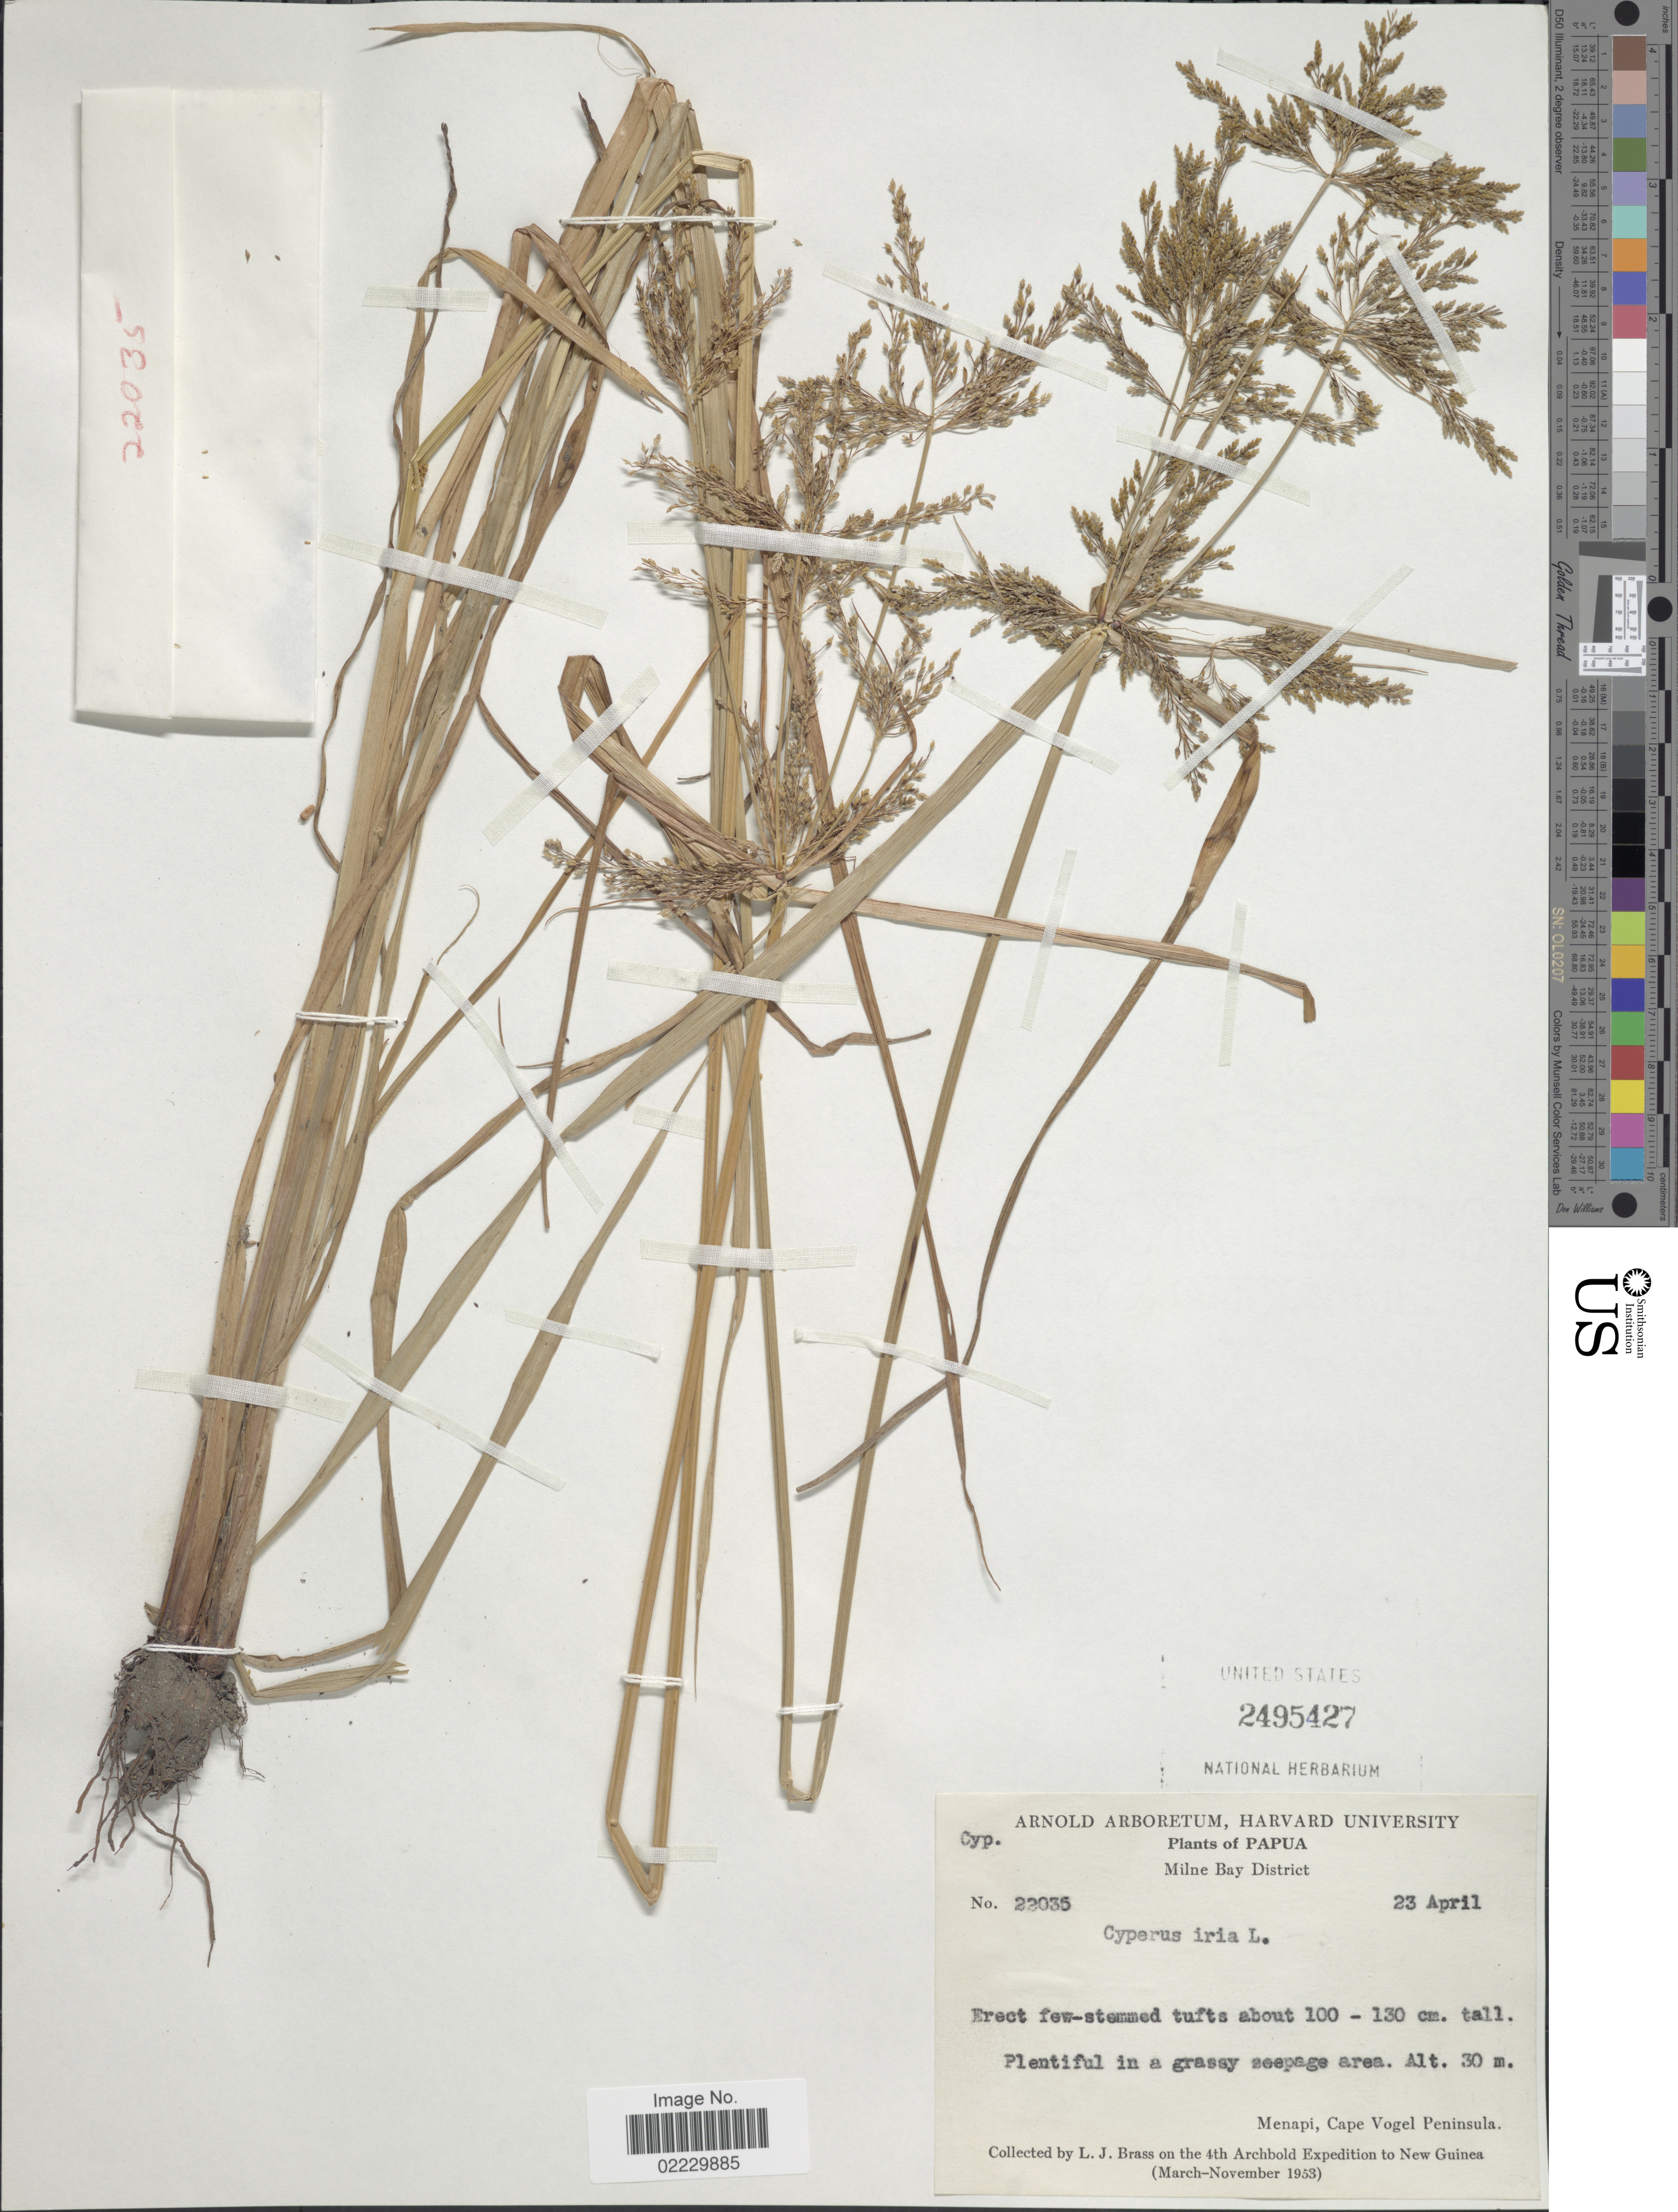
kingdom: Plantae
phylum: Tracheophyta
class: Liliopsida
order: Poales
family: Cyperaceae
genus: Cyperus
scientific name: Cyperus iria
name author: L.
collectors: L. J. Brass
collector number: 22036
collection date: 1953-04-23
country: Papua New Guinea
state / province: Milne Bay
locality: Papua, Menapi, Cape Vogel Peninsula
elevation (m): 30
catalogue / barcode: US 2495427